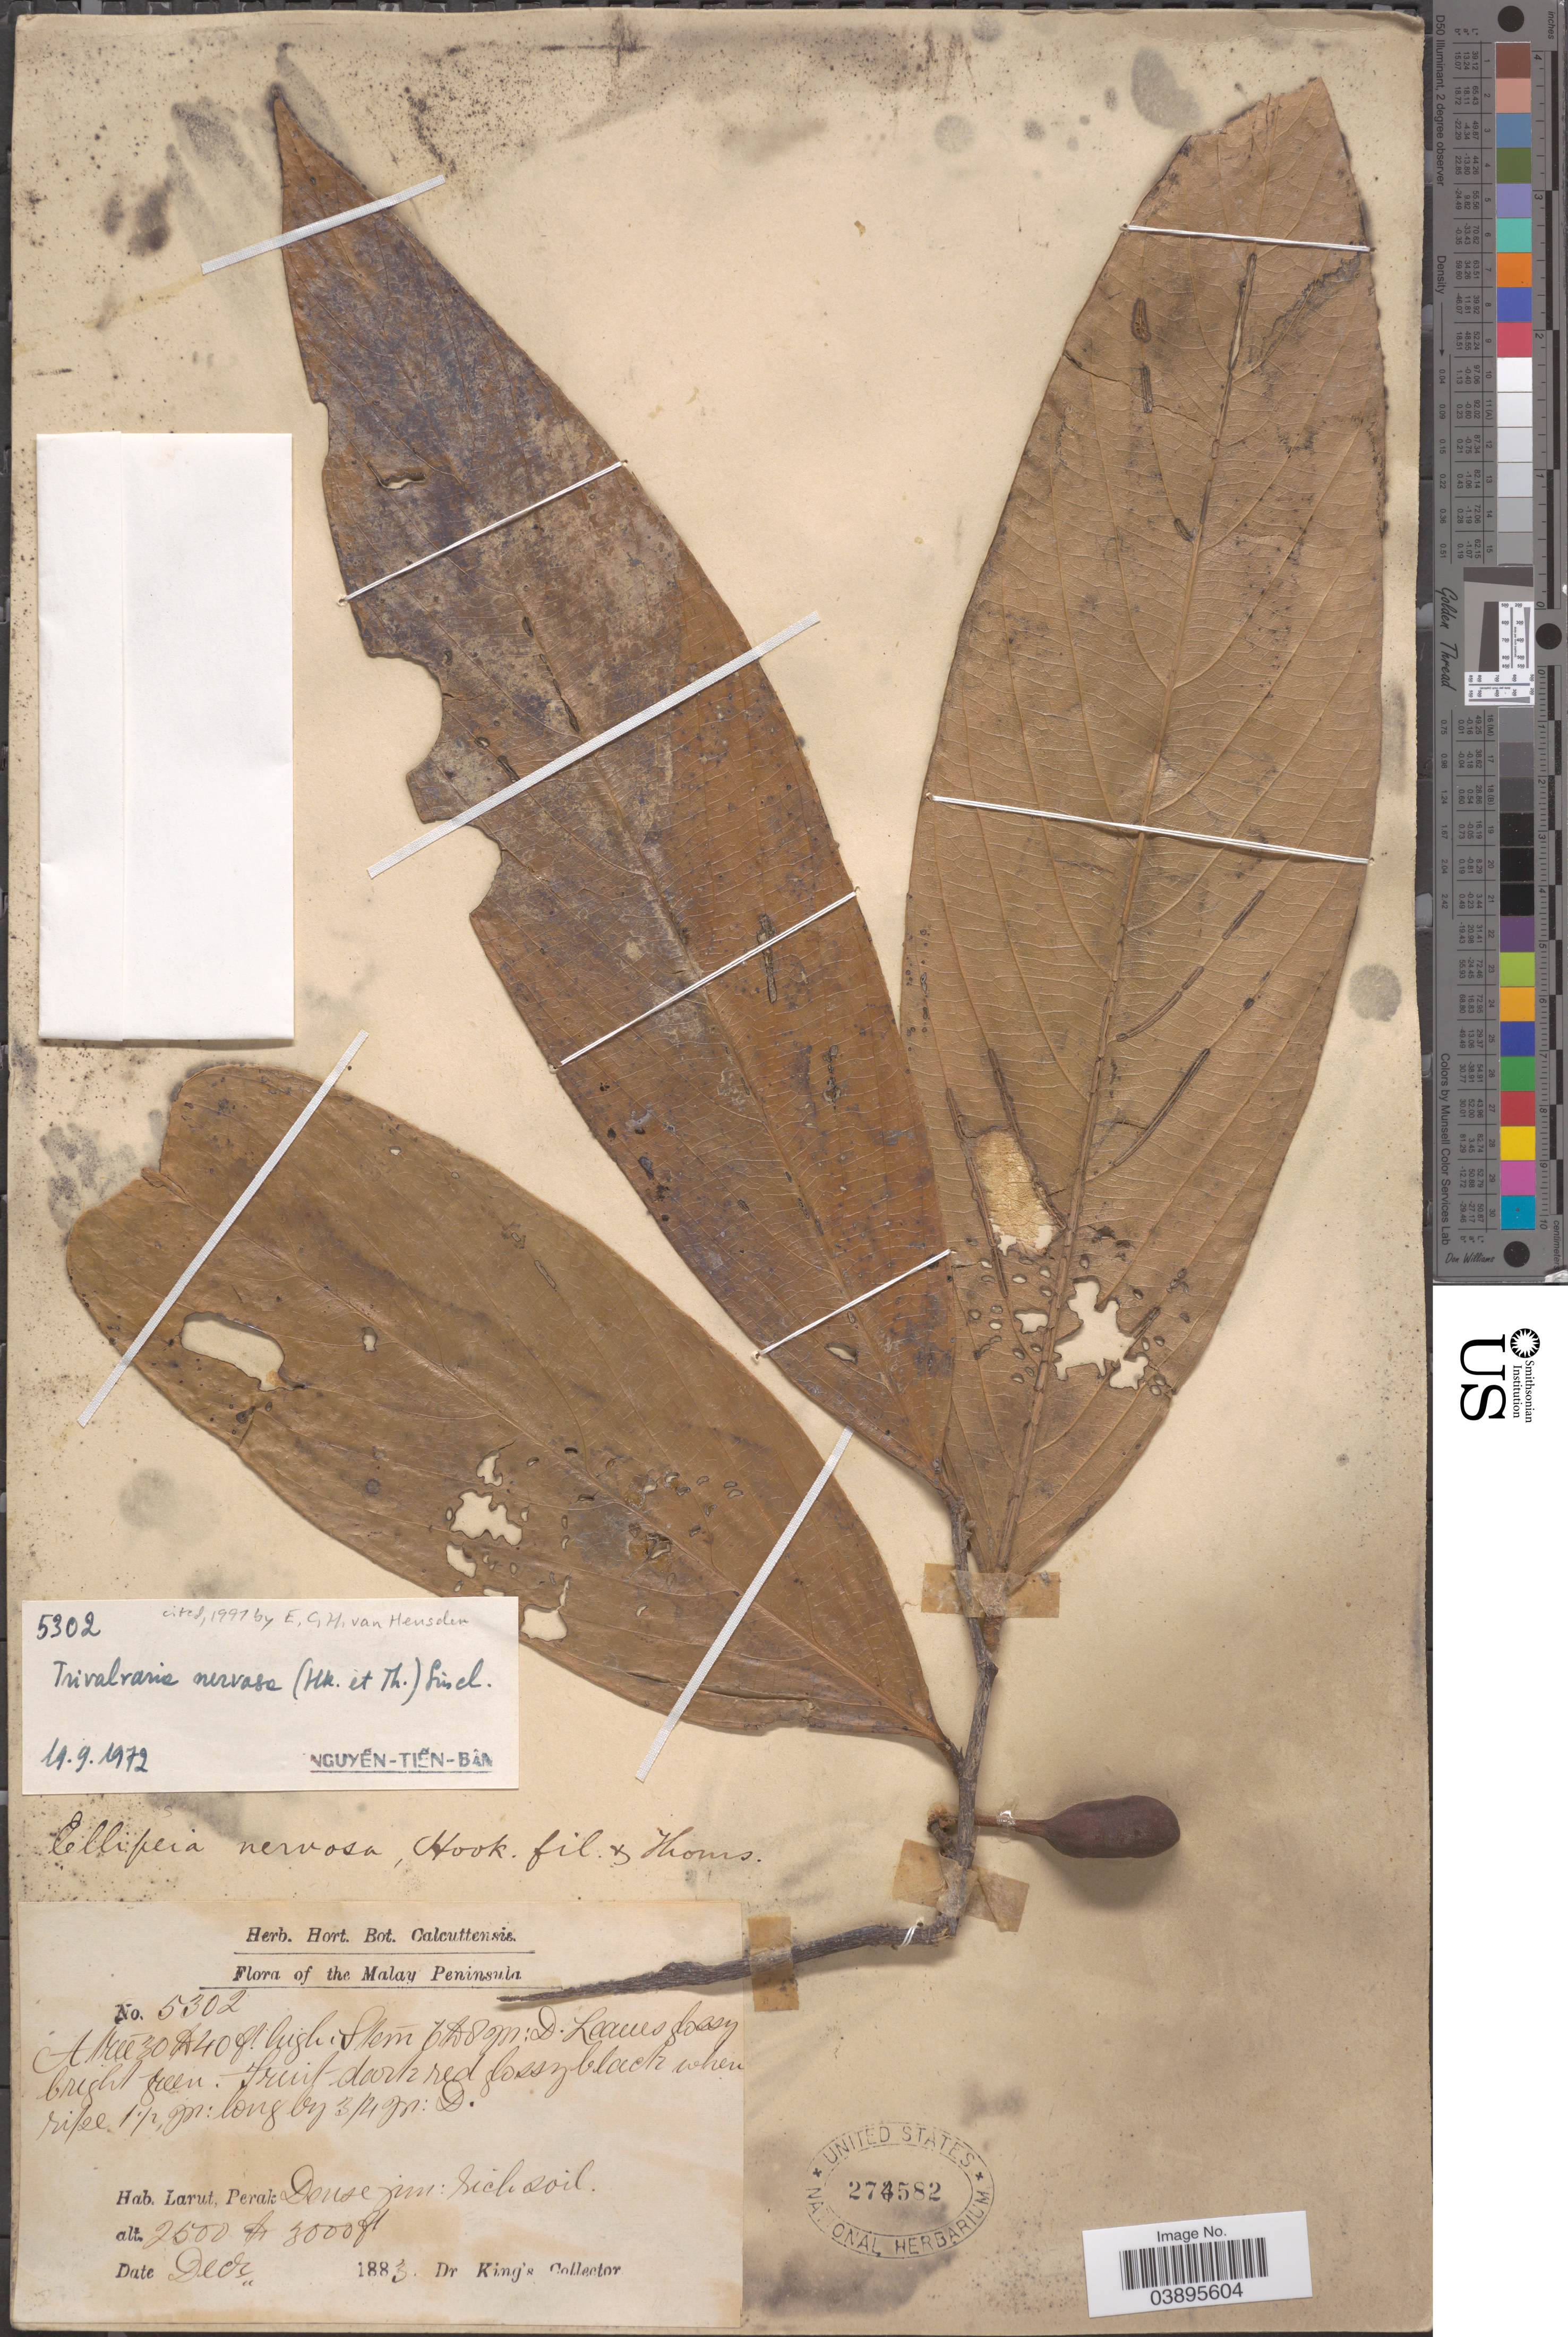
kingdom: Plantae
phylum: Tracheophyta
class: Magnoliopsida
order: Magnoliales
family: Annonaceae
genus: Trivalvaria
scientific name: Trivalvaria nervosa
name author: (Hook. f. & Thomson) J. Sinclair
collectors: Dr. King's collector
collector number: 5302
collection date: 1883-12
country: Malaysia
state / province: Perak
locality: The Malay Peninsula. Larut.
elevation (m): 762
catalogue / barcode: US 274582